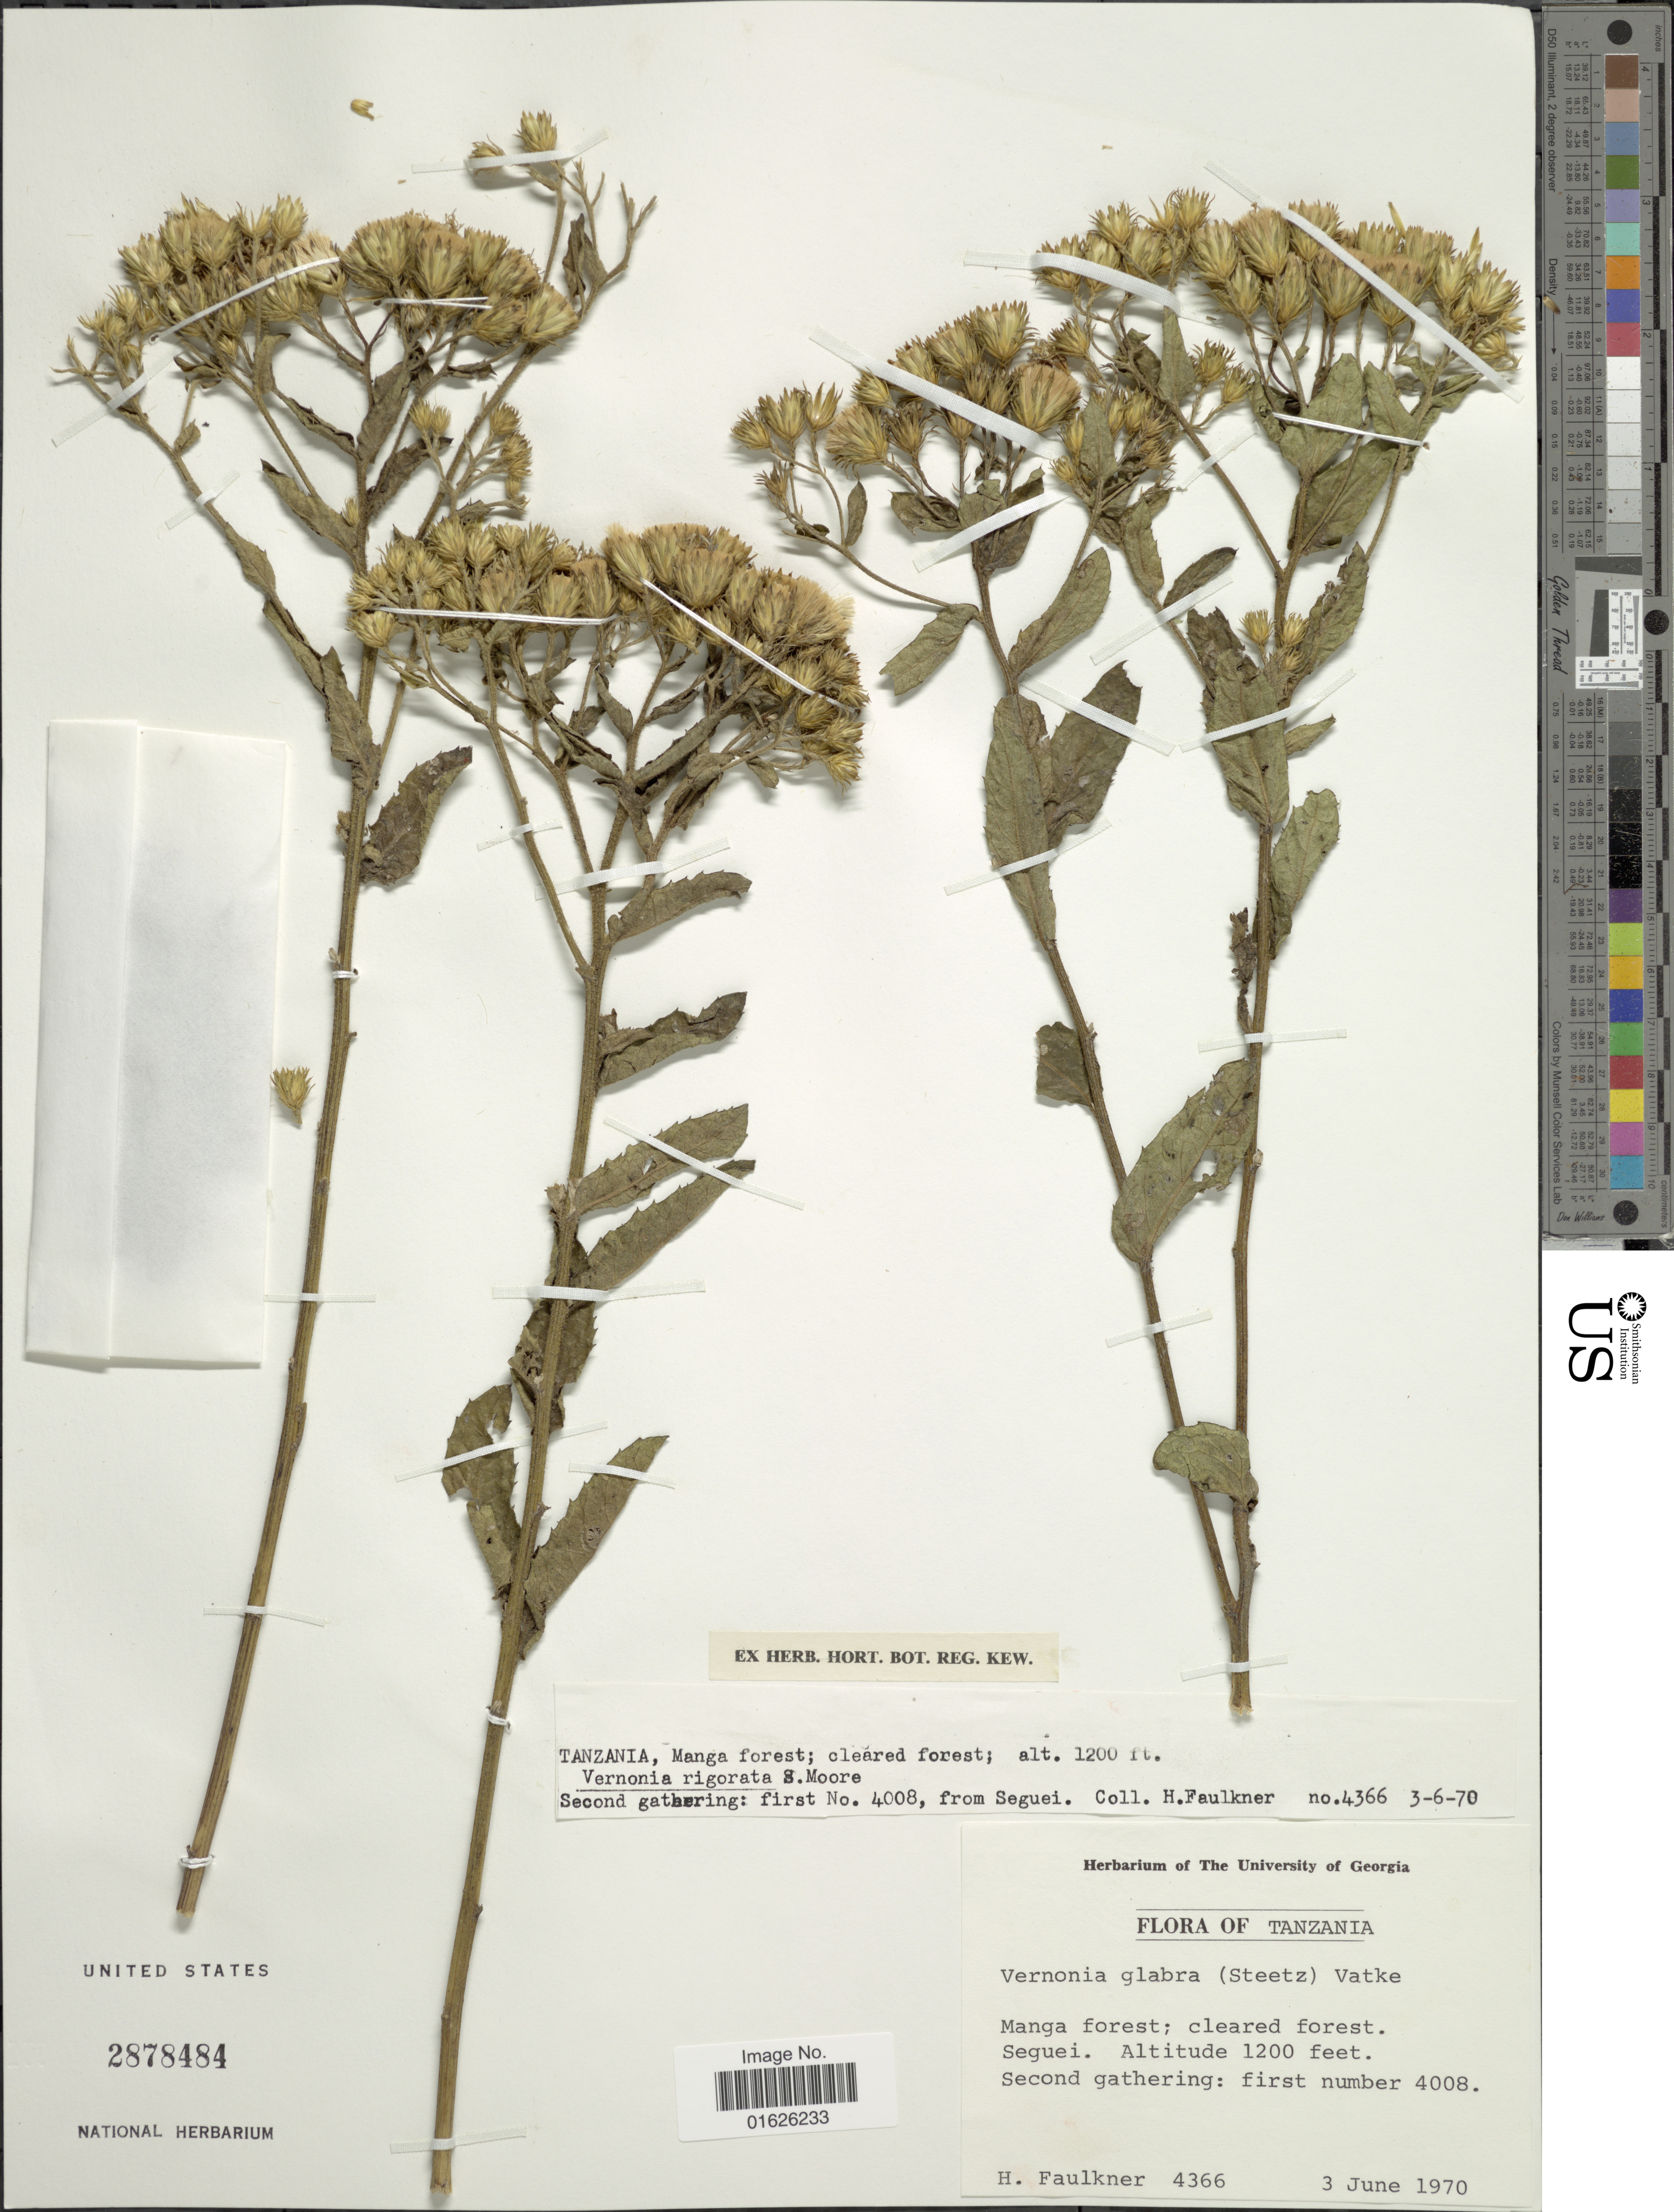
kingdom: Plantae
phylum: Tracheophyta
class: Magnoliopsida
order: Asterales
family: Asteraceae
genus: Linzia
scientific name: Linzia glabra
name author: Steetz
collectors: H. Faulkner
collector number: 4366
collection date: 1970-06-03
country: Tanzania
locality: Manga Forest, cleared forest, Seguei.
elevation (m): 366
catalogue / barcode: US 2878484